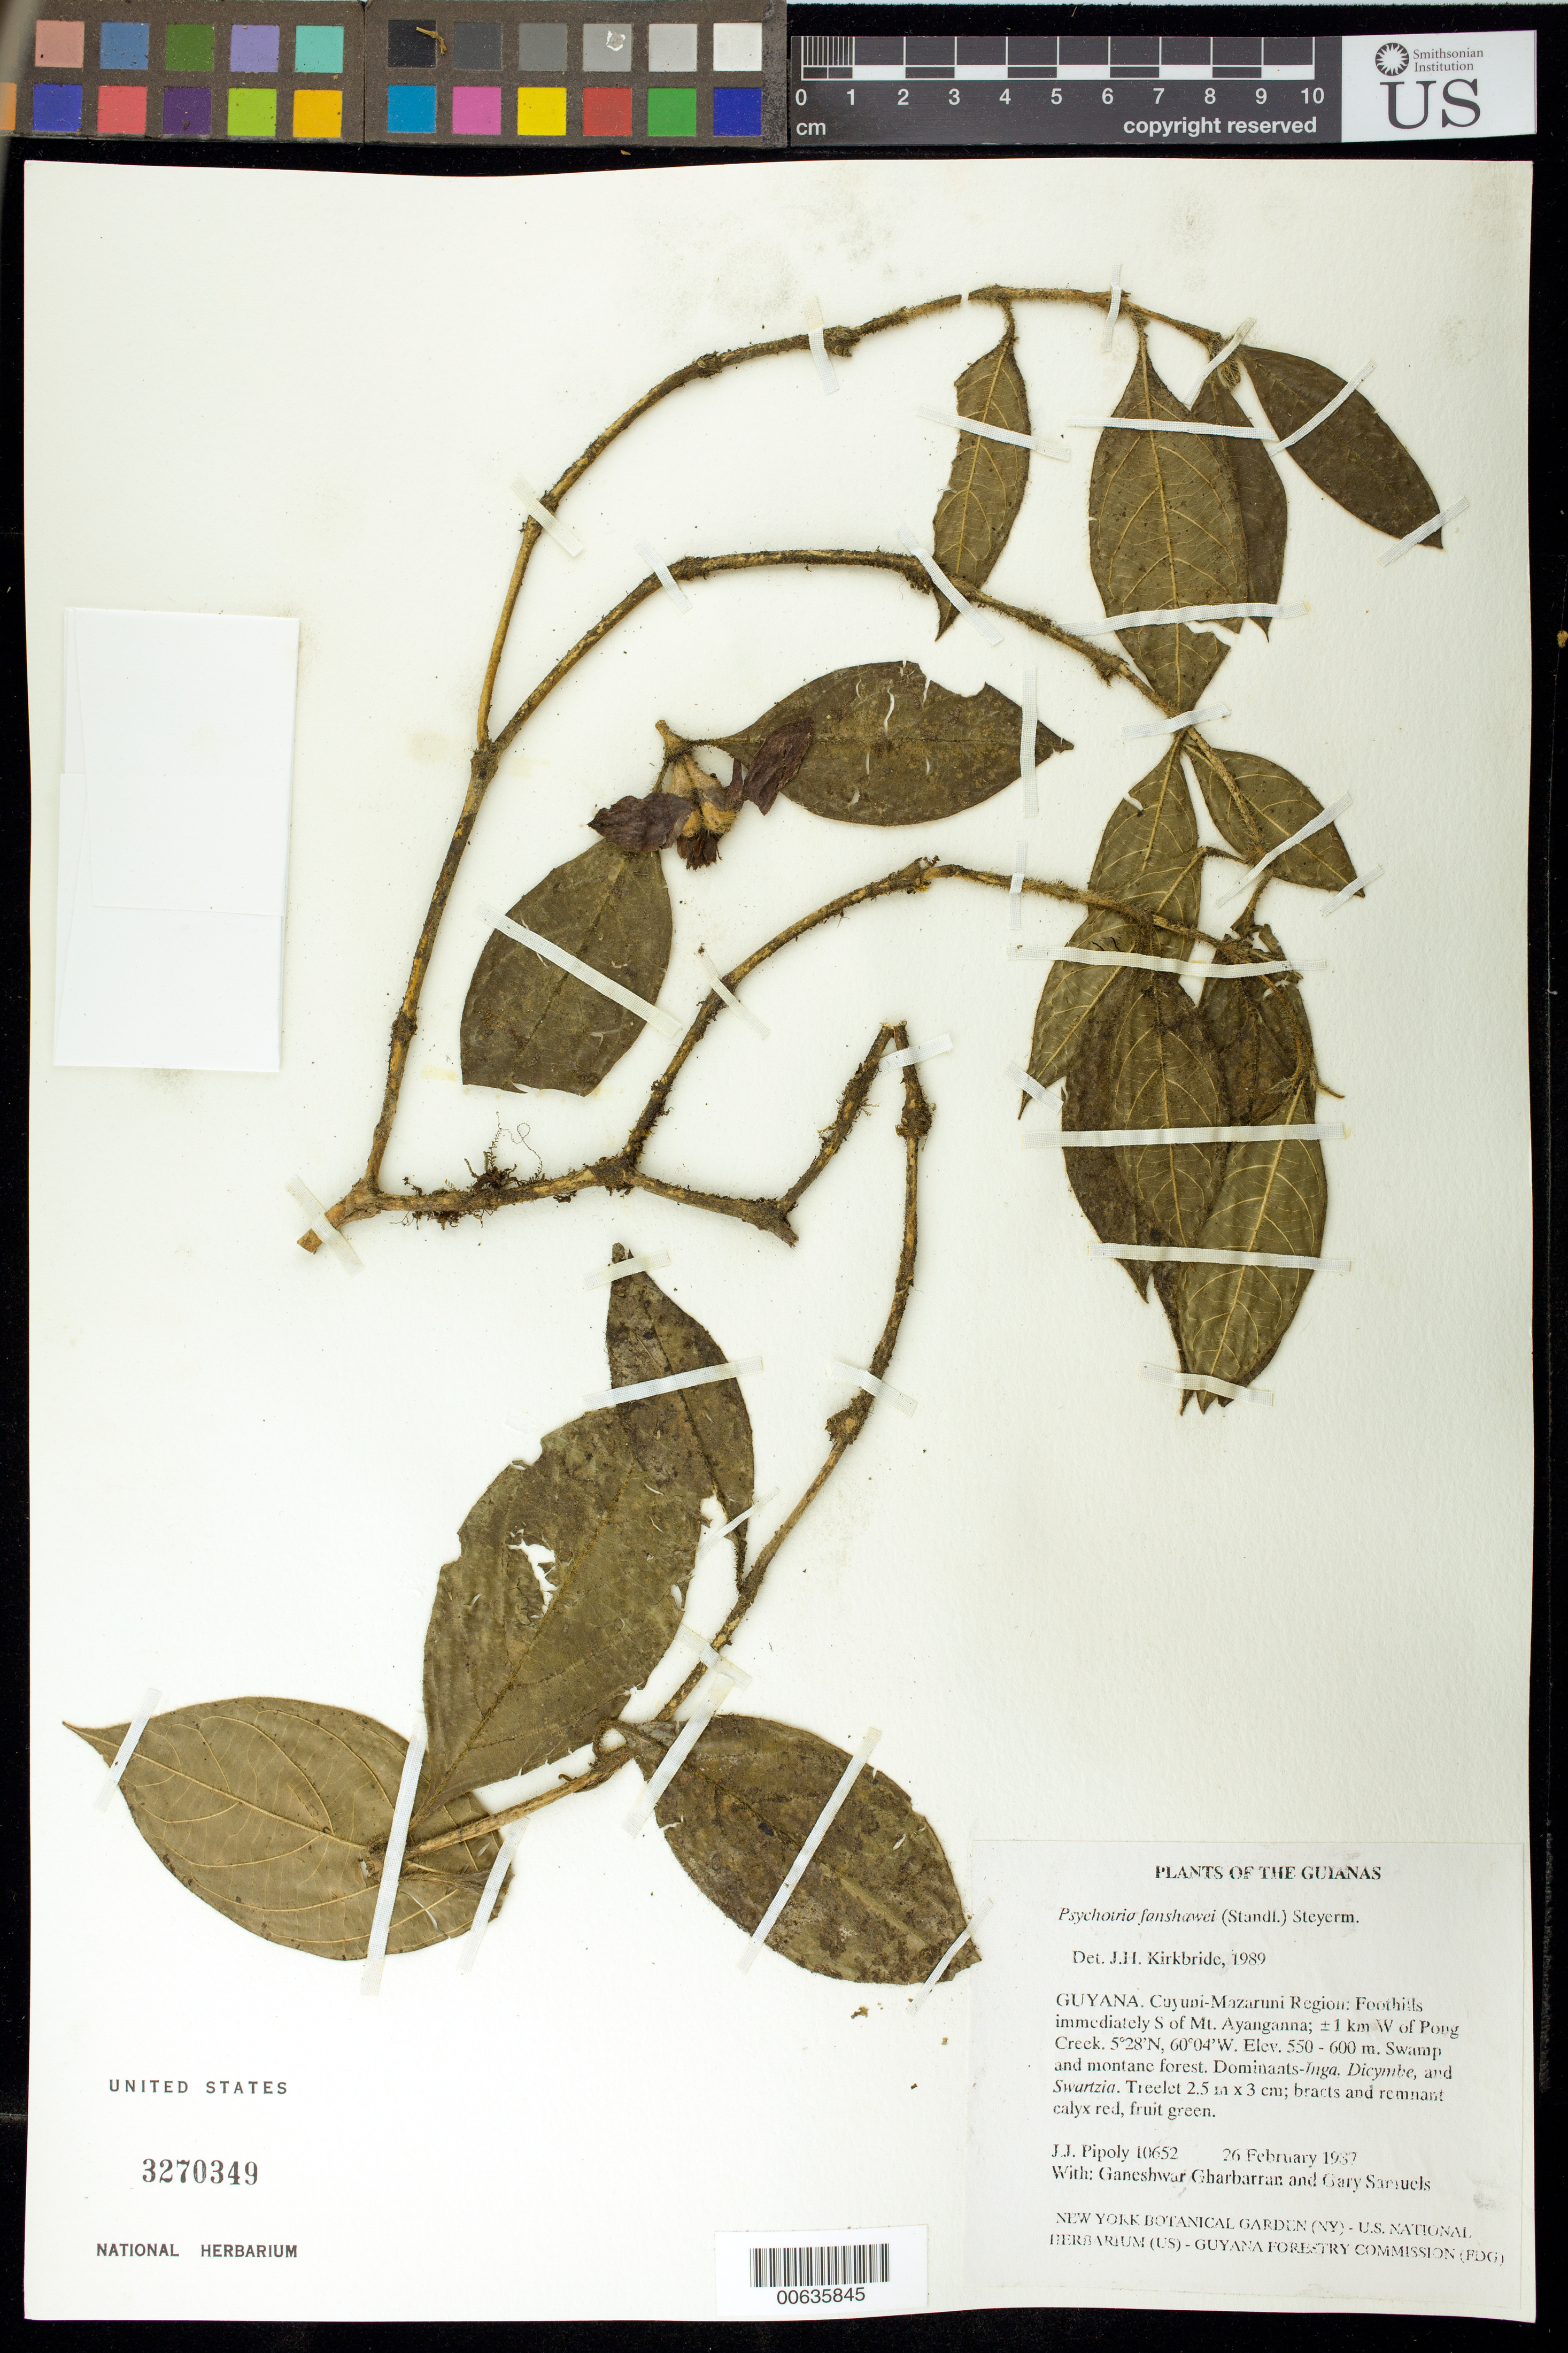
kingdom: Plantae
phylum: Tracheophyta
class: Magnoliopsida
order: Gentianales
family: Rubiaceae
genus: Psychotria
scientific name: Psychotria fanshawei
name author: (Standl.) Steyerm.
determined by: Kirkbride, J. H.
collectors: J. J. Pipoly, G. Gharbarran & G. Samuels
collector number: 10652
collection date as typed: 26 February 1987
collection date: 1987-02-26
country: Guyana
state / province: Cuyuni-Mazaruni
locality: Foothills immediately S of Mt. Ayanganna; ±1 km W of Pong Creek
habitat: Swamp and montane forest. Dominants: Inga, Dicymbe, and Swartzia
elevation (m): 550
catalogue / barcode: US 3270349